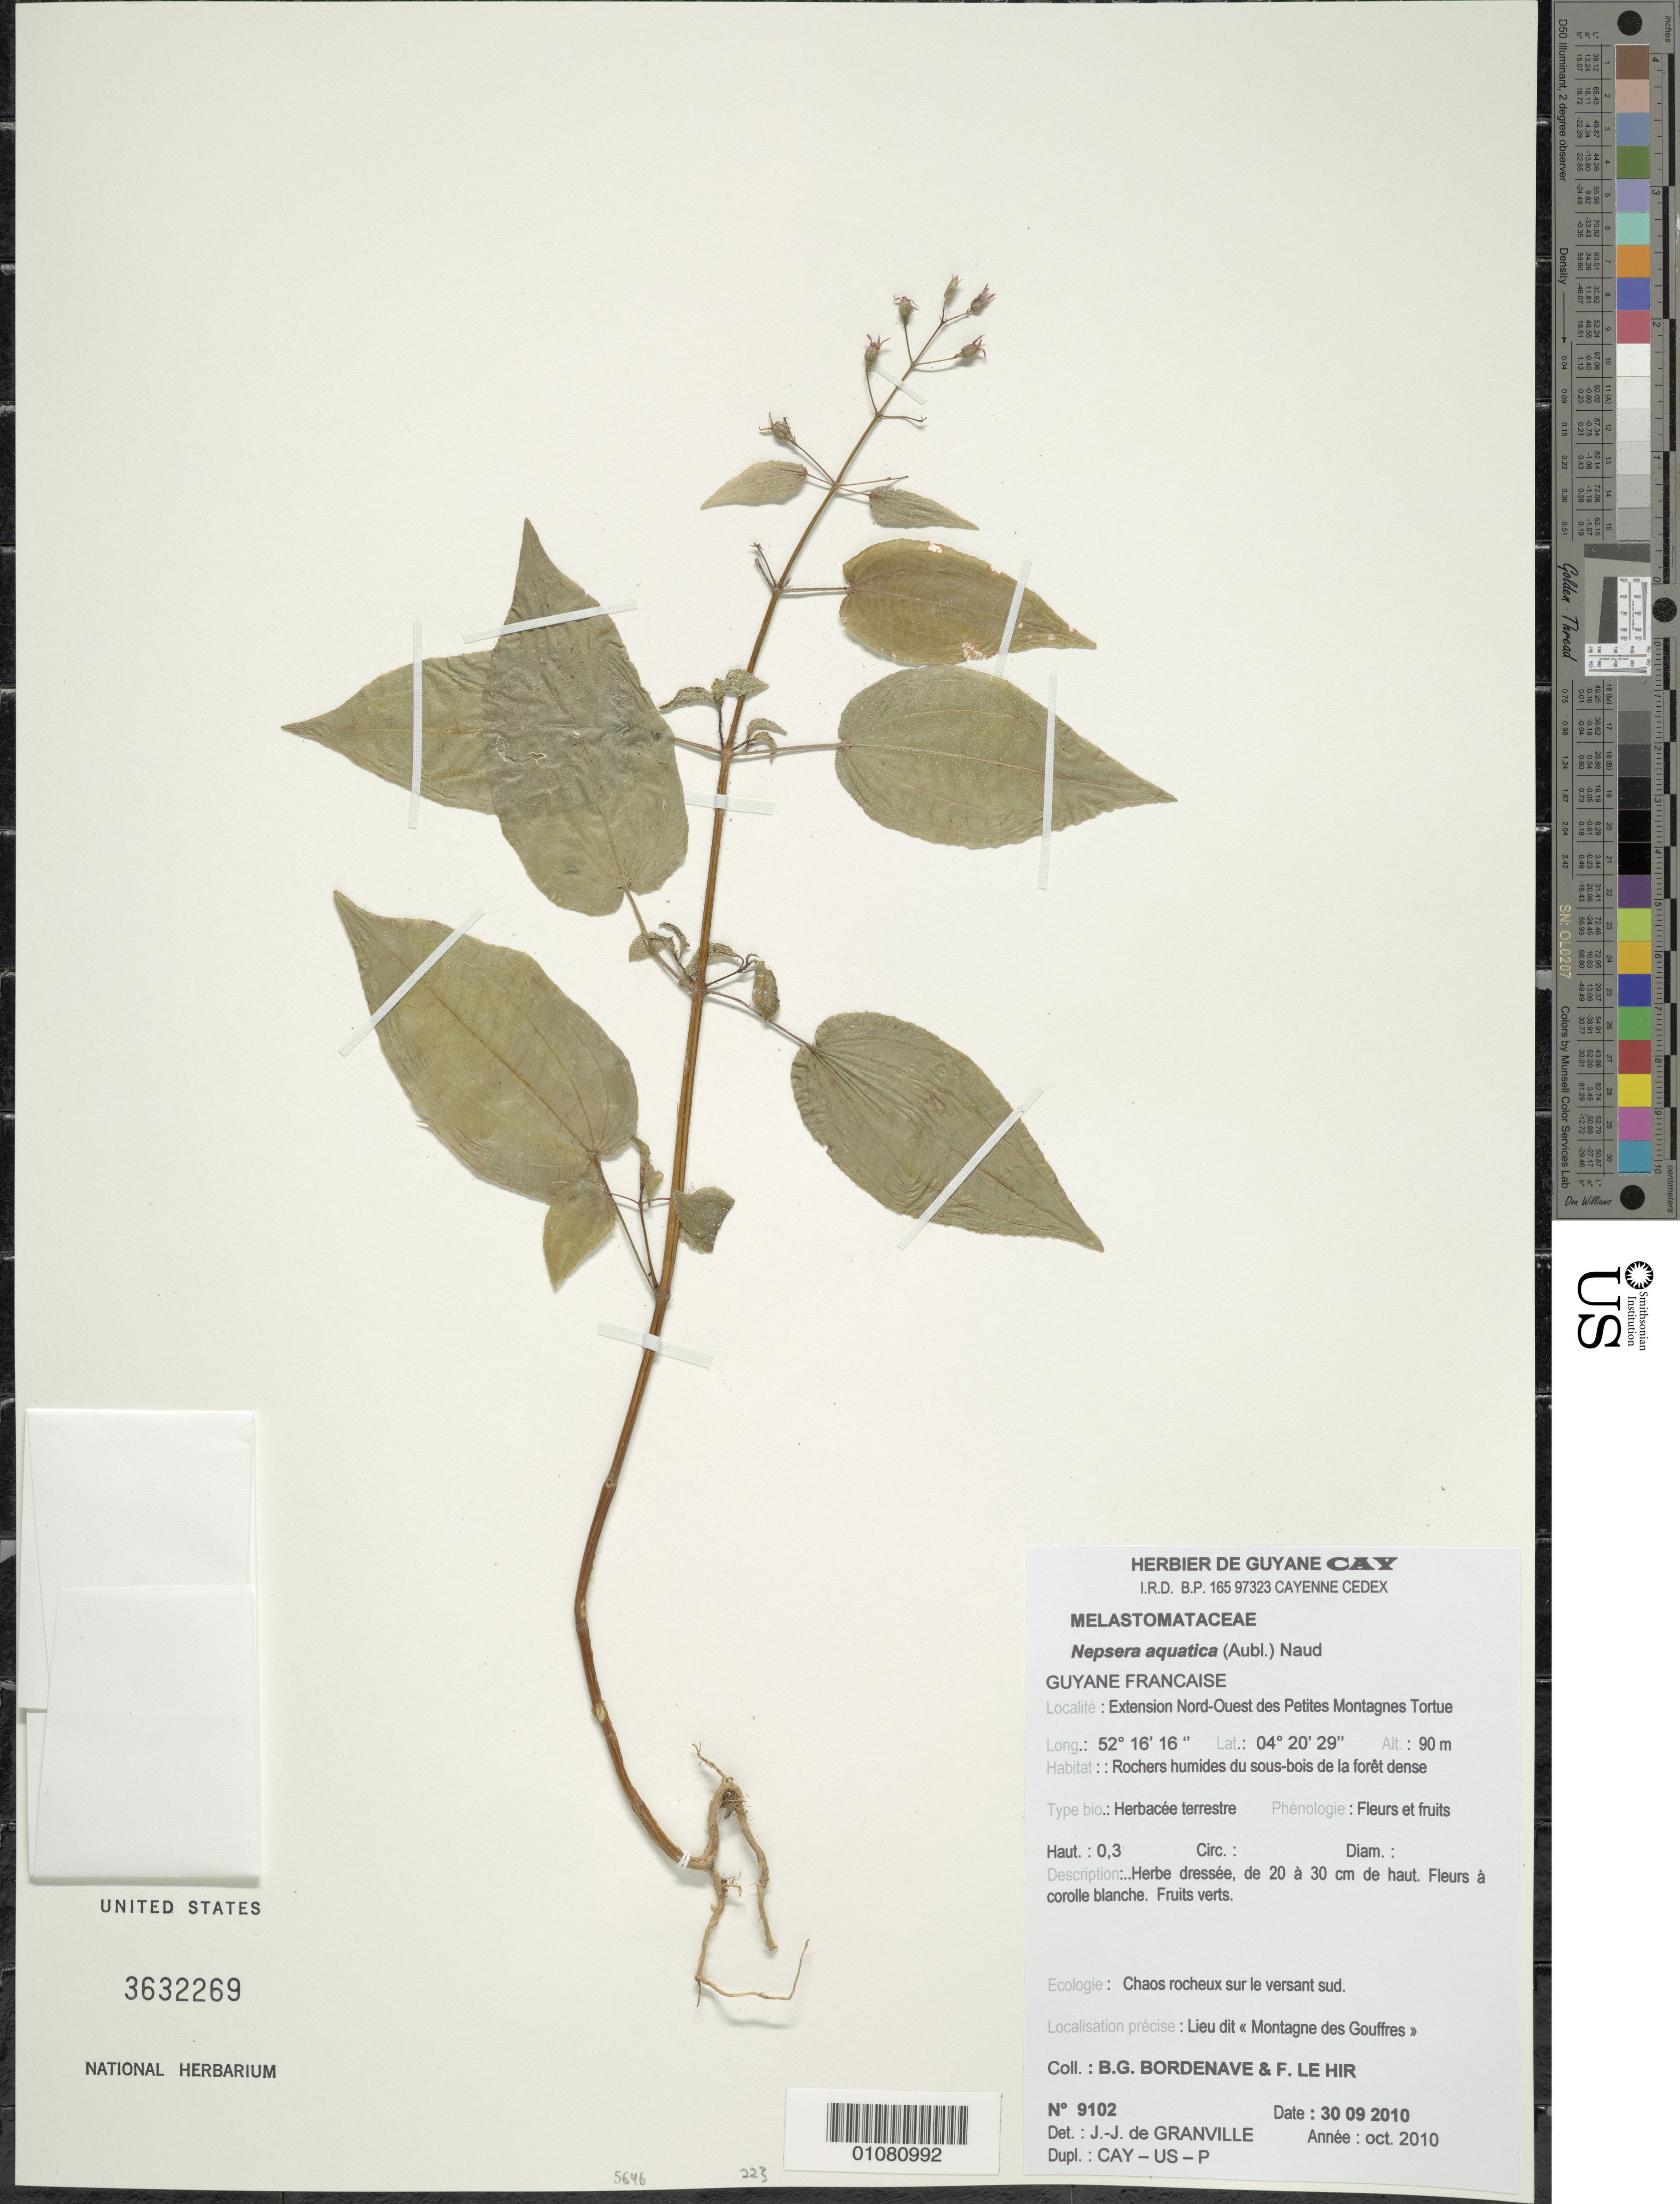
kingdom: Plantae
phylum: Tracheophyta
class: Magnoliopsida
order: Myrtales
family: Melastomataceae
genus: Ernestia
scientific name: Ernestia granvillei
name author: Wurdack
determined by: Nunes da Silva, Diego, (RB), Jardim Botanico do Rio de Janeiro - Herbario (BRAZIL)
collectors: B. Bordenave & F. Le Hir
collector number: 9102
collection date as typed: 30-Sep-10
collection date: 1910-09-30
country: French Guiana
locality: Extension Nord-Ouest des Petites Montagnes Tortue. Lieu did "Montagne des Gouffres"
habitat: Rochers humides du sous-bois de la foret dense. Chaos rocheux sur le versant sud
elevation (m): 90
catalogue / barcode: US 3632269